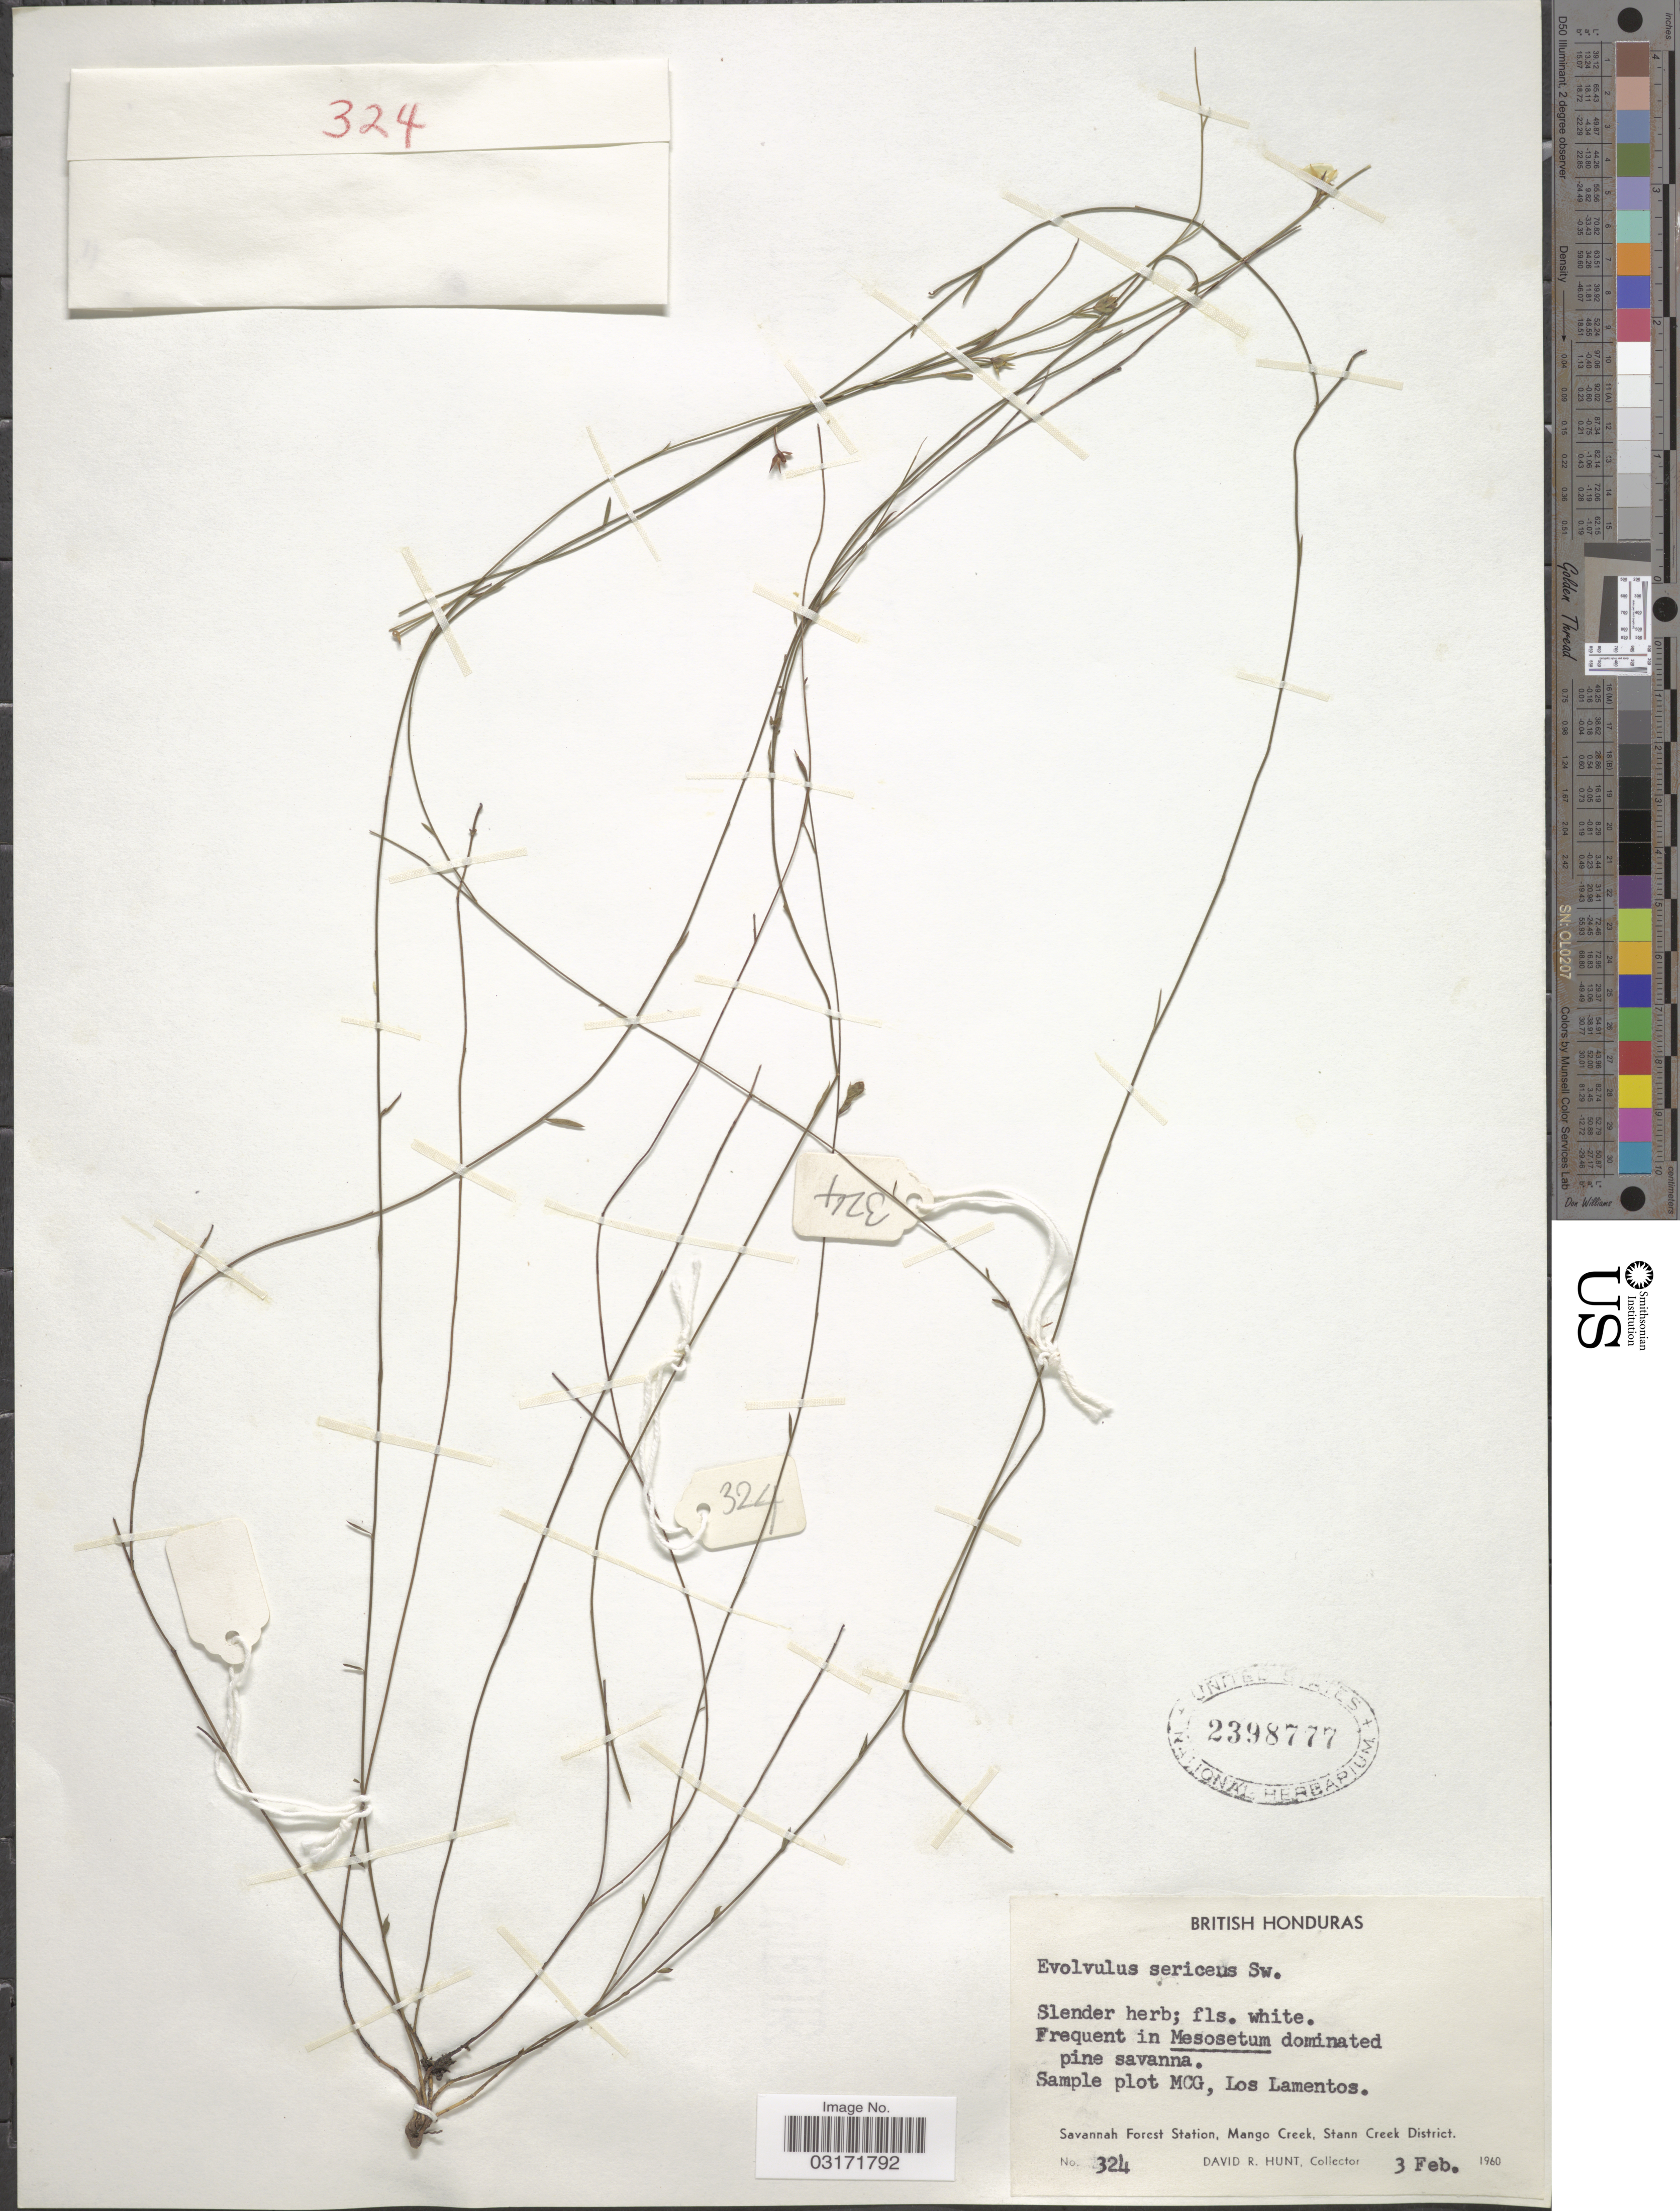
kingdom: Plantae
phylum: Tracheophyta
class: Magnoliopsida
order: Solanales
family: Convolvulaceae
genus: Evolvulus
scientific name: Evolvulus sericeus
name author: Sw.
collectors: D. Hunt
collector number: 324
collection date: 1960-02-03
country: Belize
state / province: Stann Creek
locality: British Honduras, Sample plot MCG, Los Lamentos. Savannah Forest Station, Mango Creek, Stann Creek District.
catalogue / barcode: US 2398777